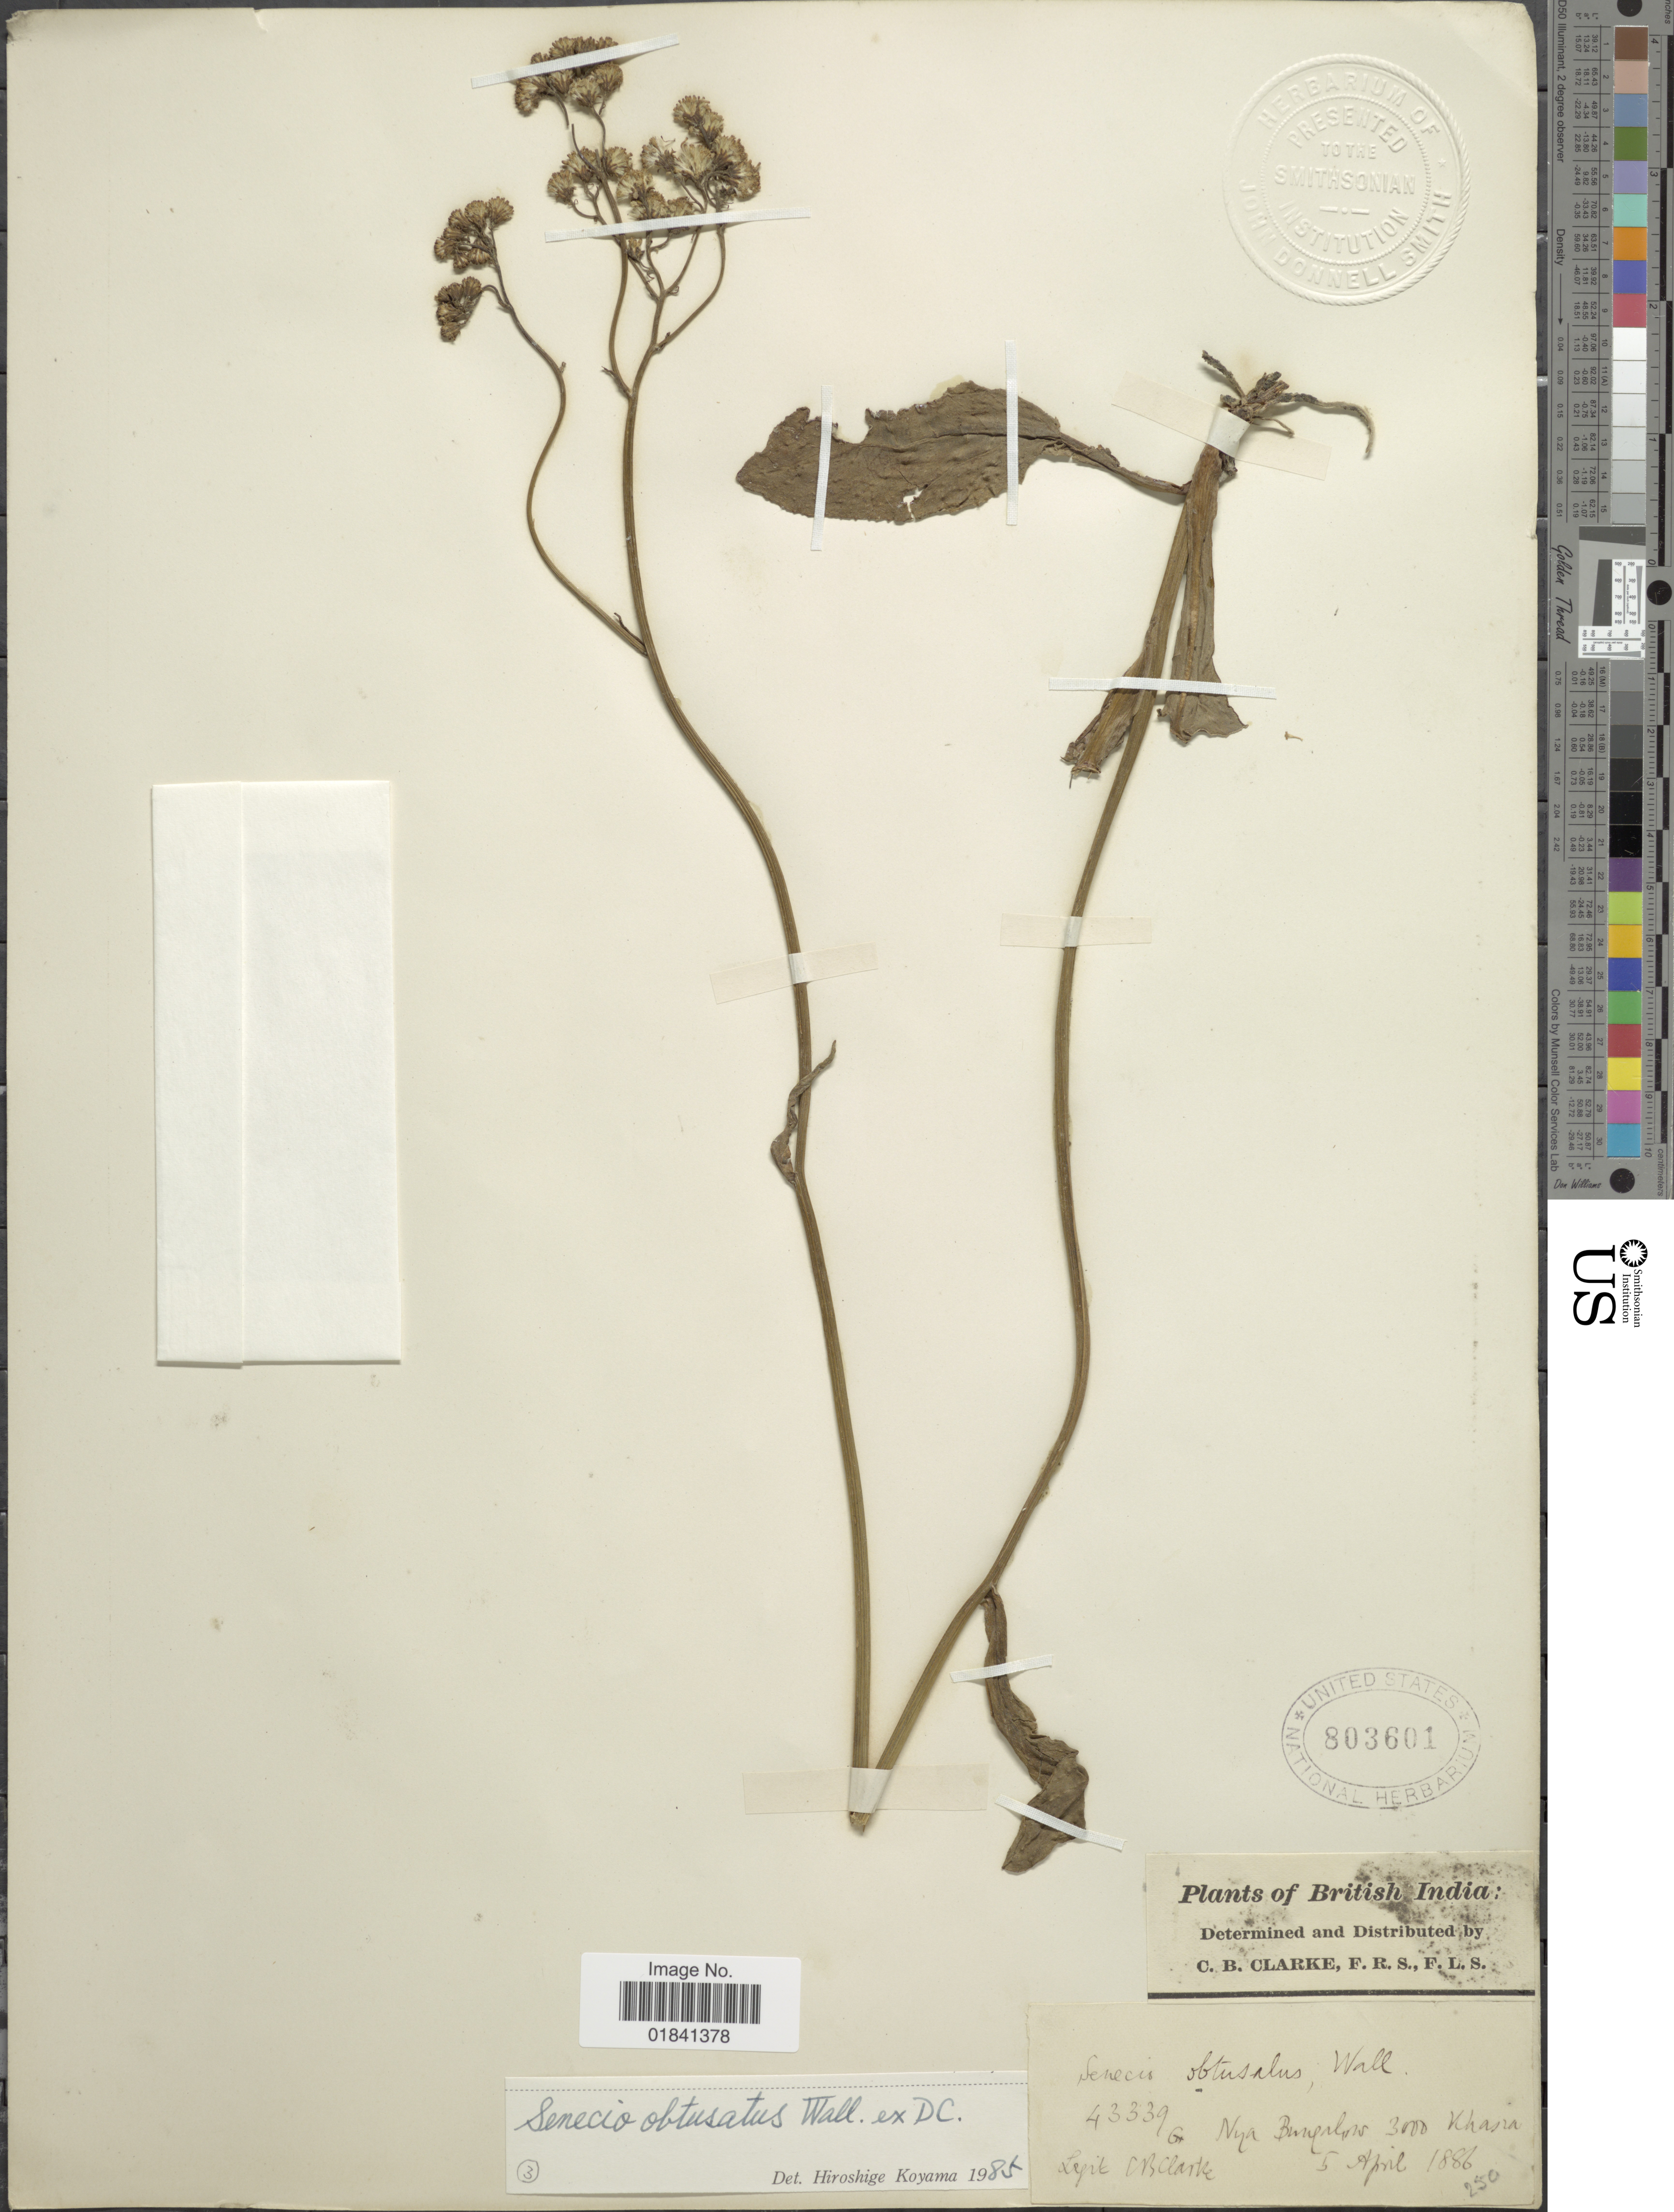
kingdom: Plantae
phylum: Tracheophyta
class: Magnoliopsida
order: Asterales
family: Asteraceae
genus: Senecio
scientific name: Senecio obtusatus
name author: Banks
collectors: C. B. Clarke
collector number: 43339G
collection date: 1886-04-05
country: India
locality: British India, Nya Bungalow, Khasia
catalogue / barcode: US 803601